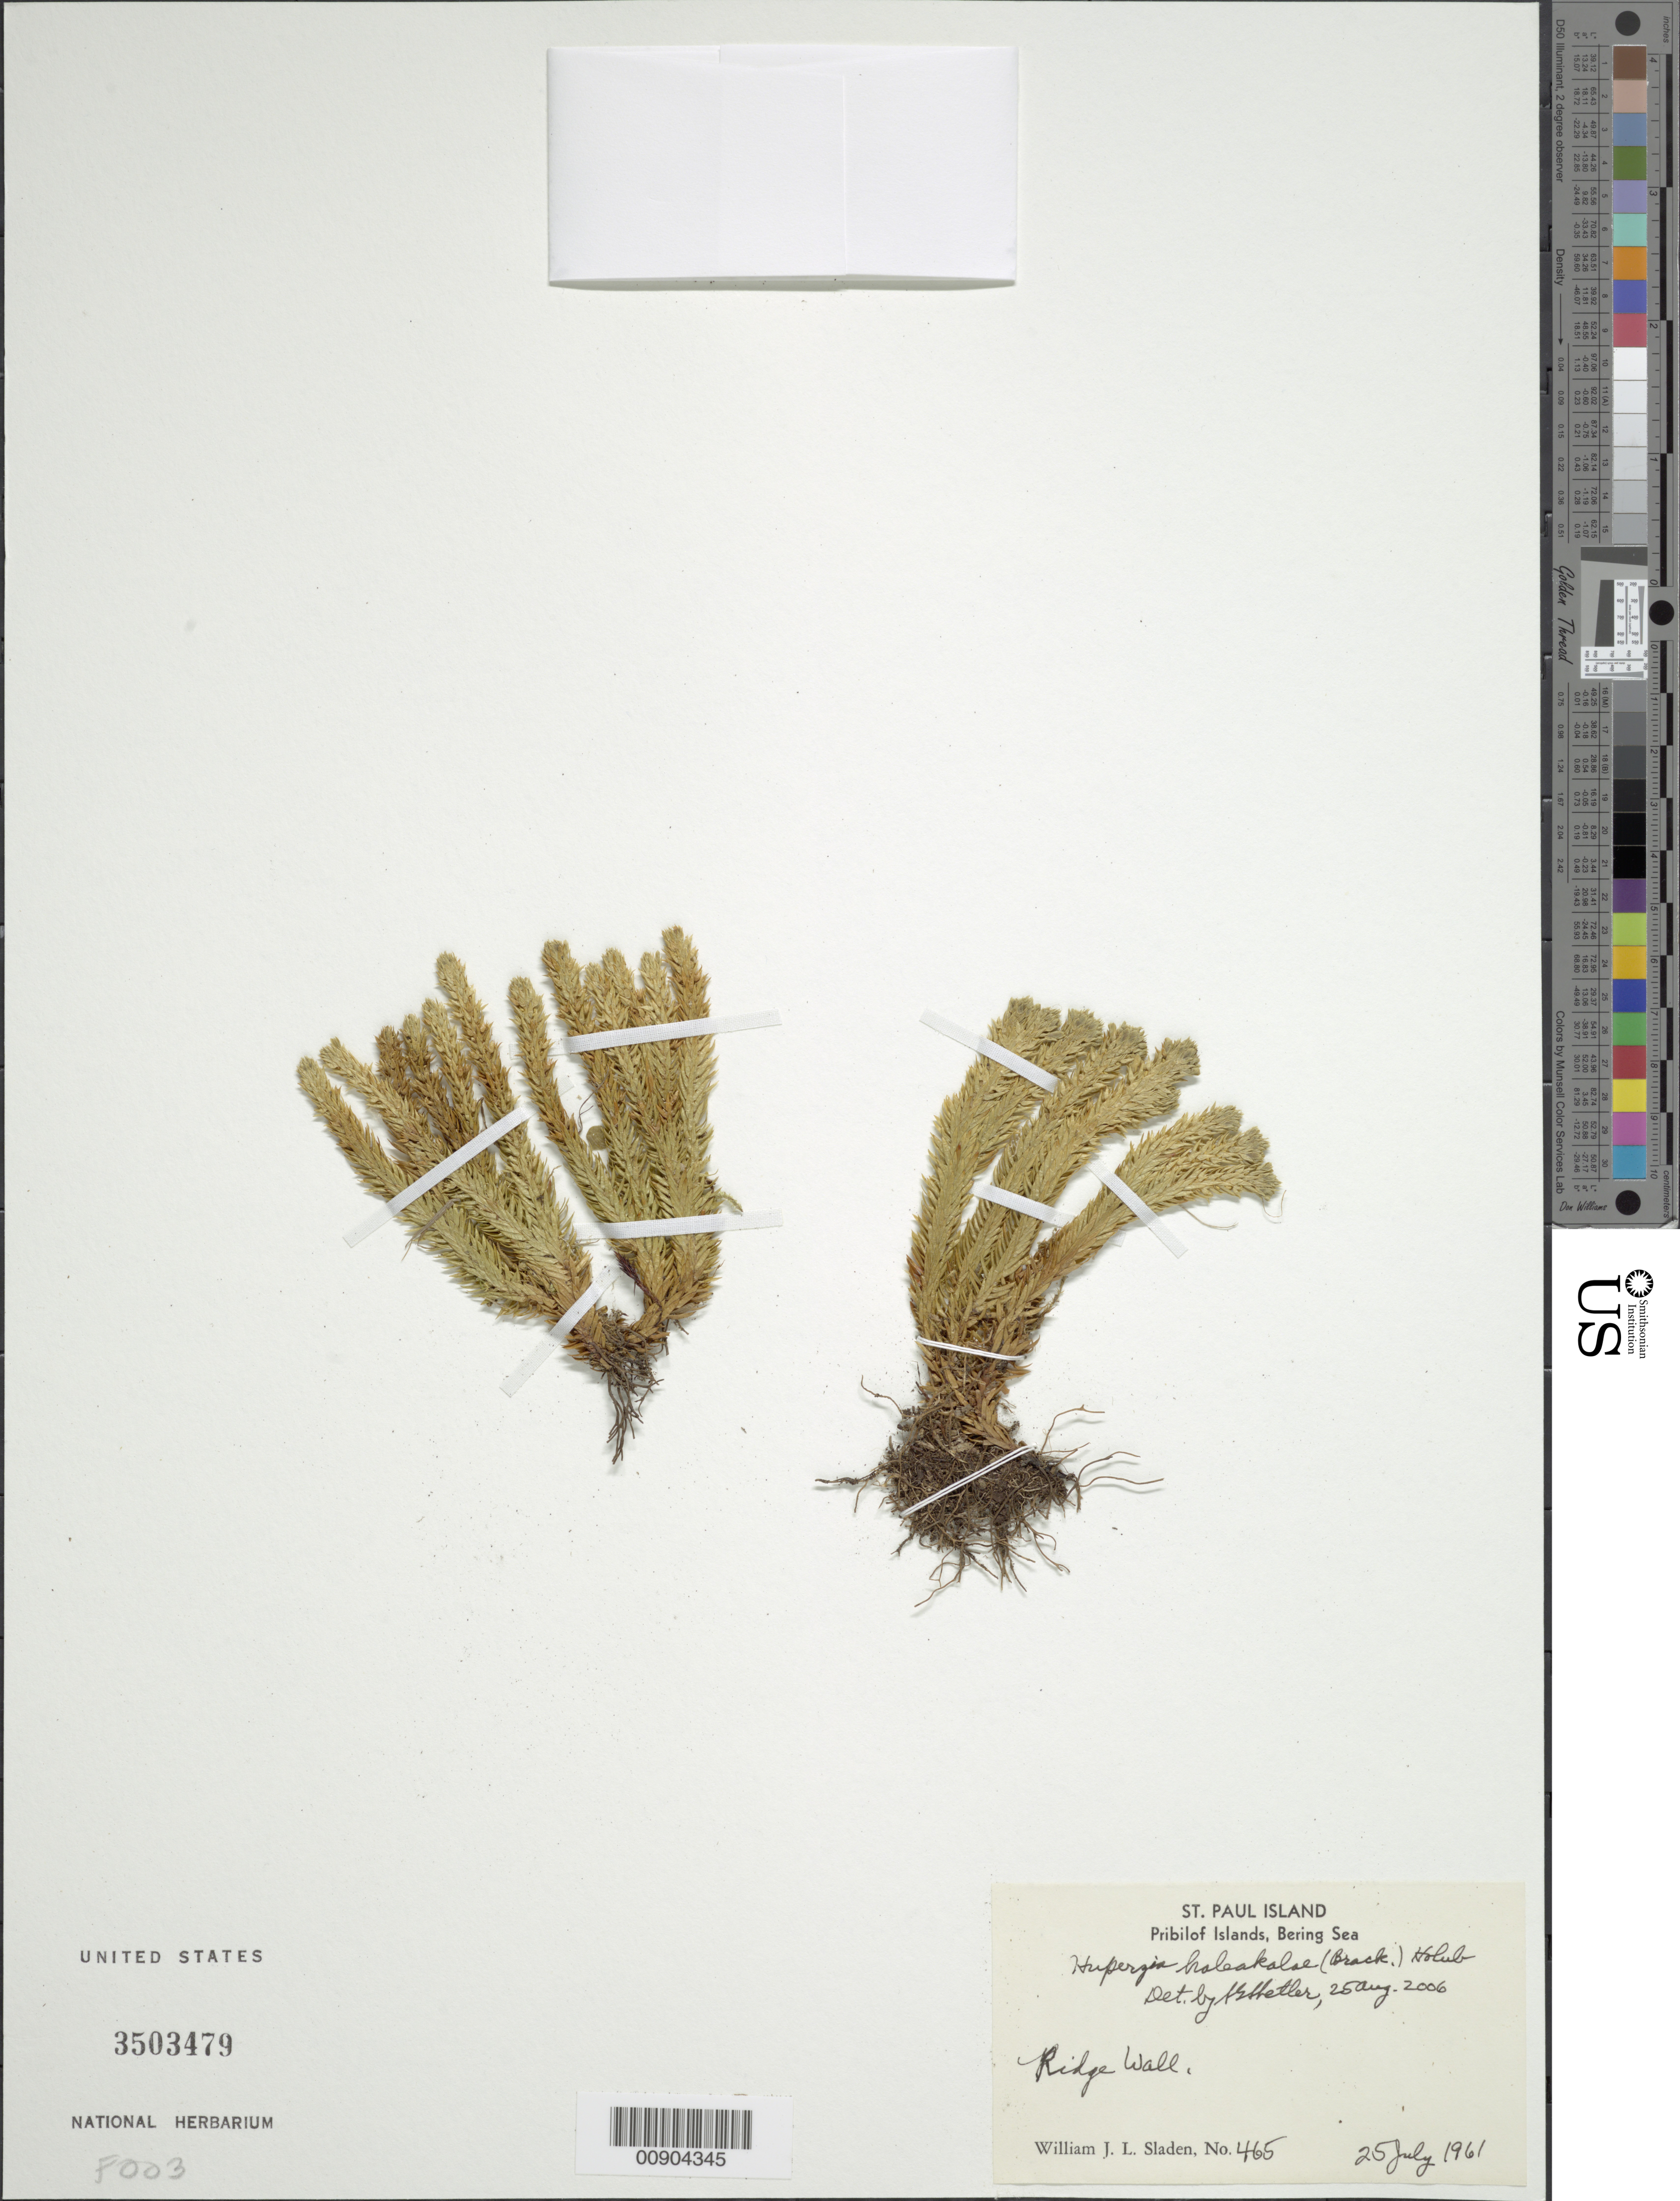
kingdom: Plantae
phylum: Tracheophyta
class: Lycopodiopsida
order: Lycopodiales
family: Lycopodiaceae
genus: Huperzia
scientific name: Huperzia haleakalae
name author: (Brack.) Holub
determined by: Shetler, Stanwyn G., (US), NMNH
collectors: W. Sladen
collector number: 465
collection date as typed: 25 Jul 1961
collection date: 1961-07-25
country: United States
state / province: Alaska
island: St. Paul Island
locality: Ridge Wall., Bering Sea, Pribilof Islands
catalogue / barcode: US 3503479